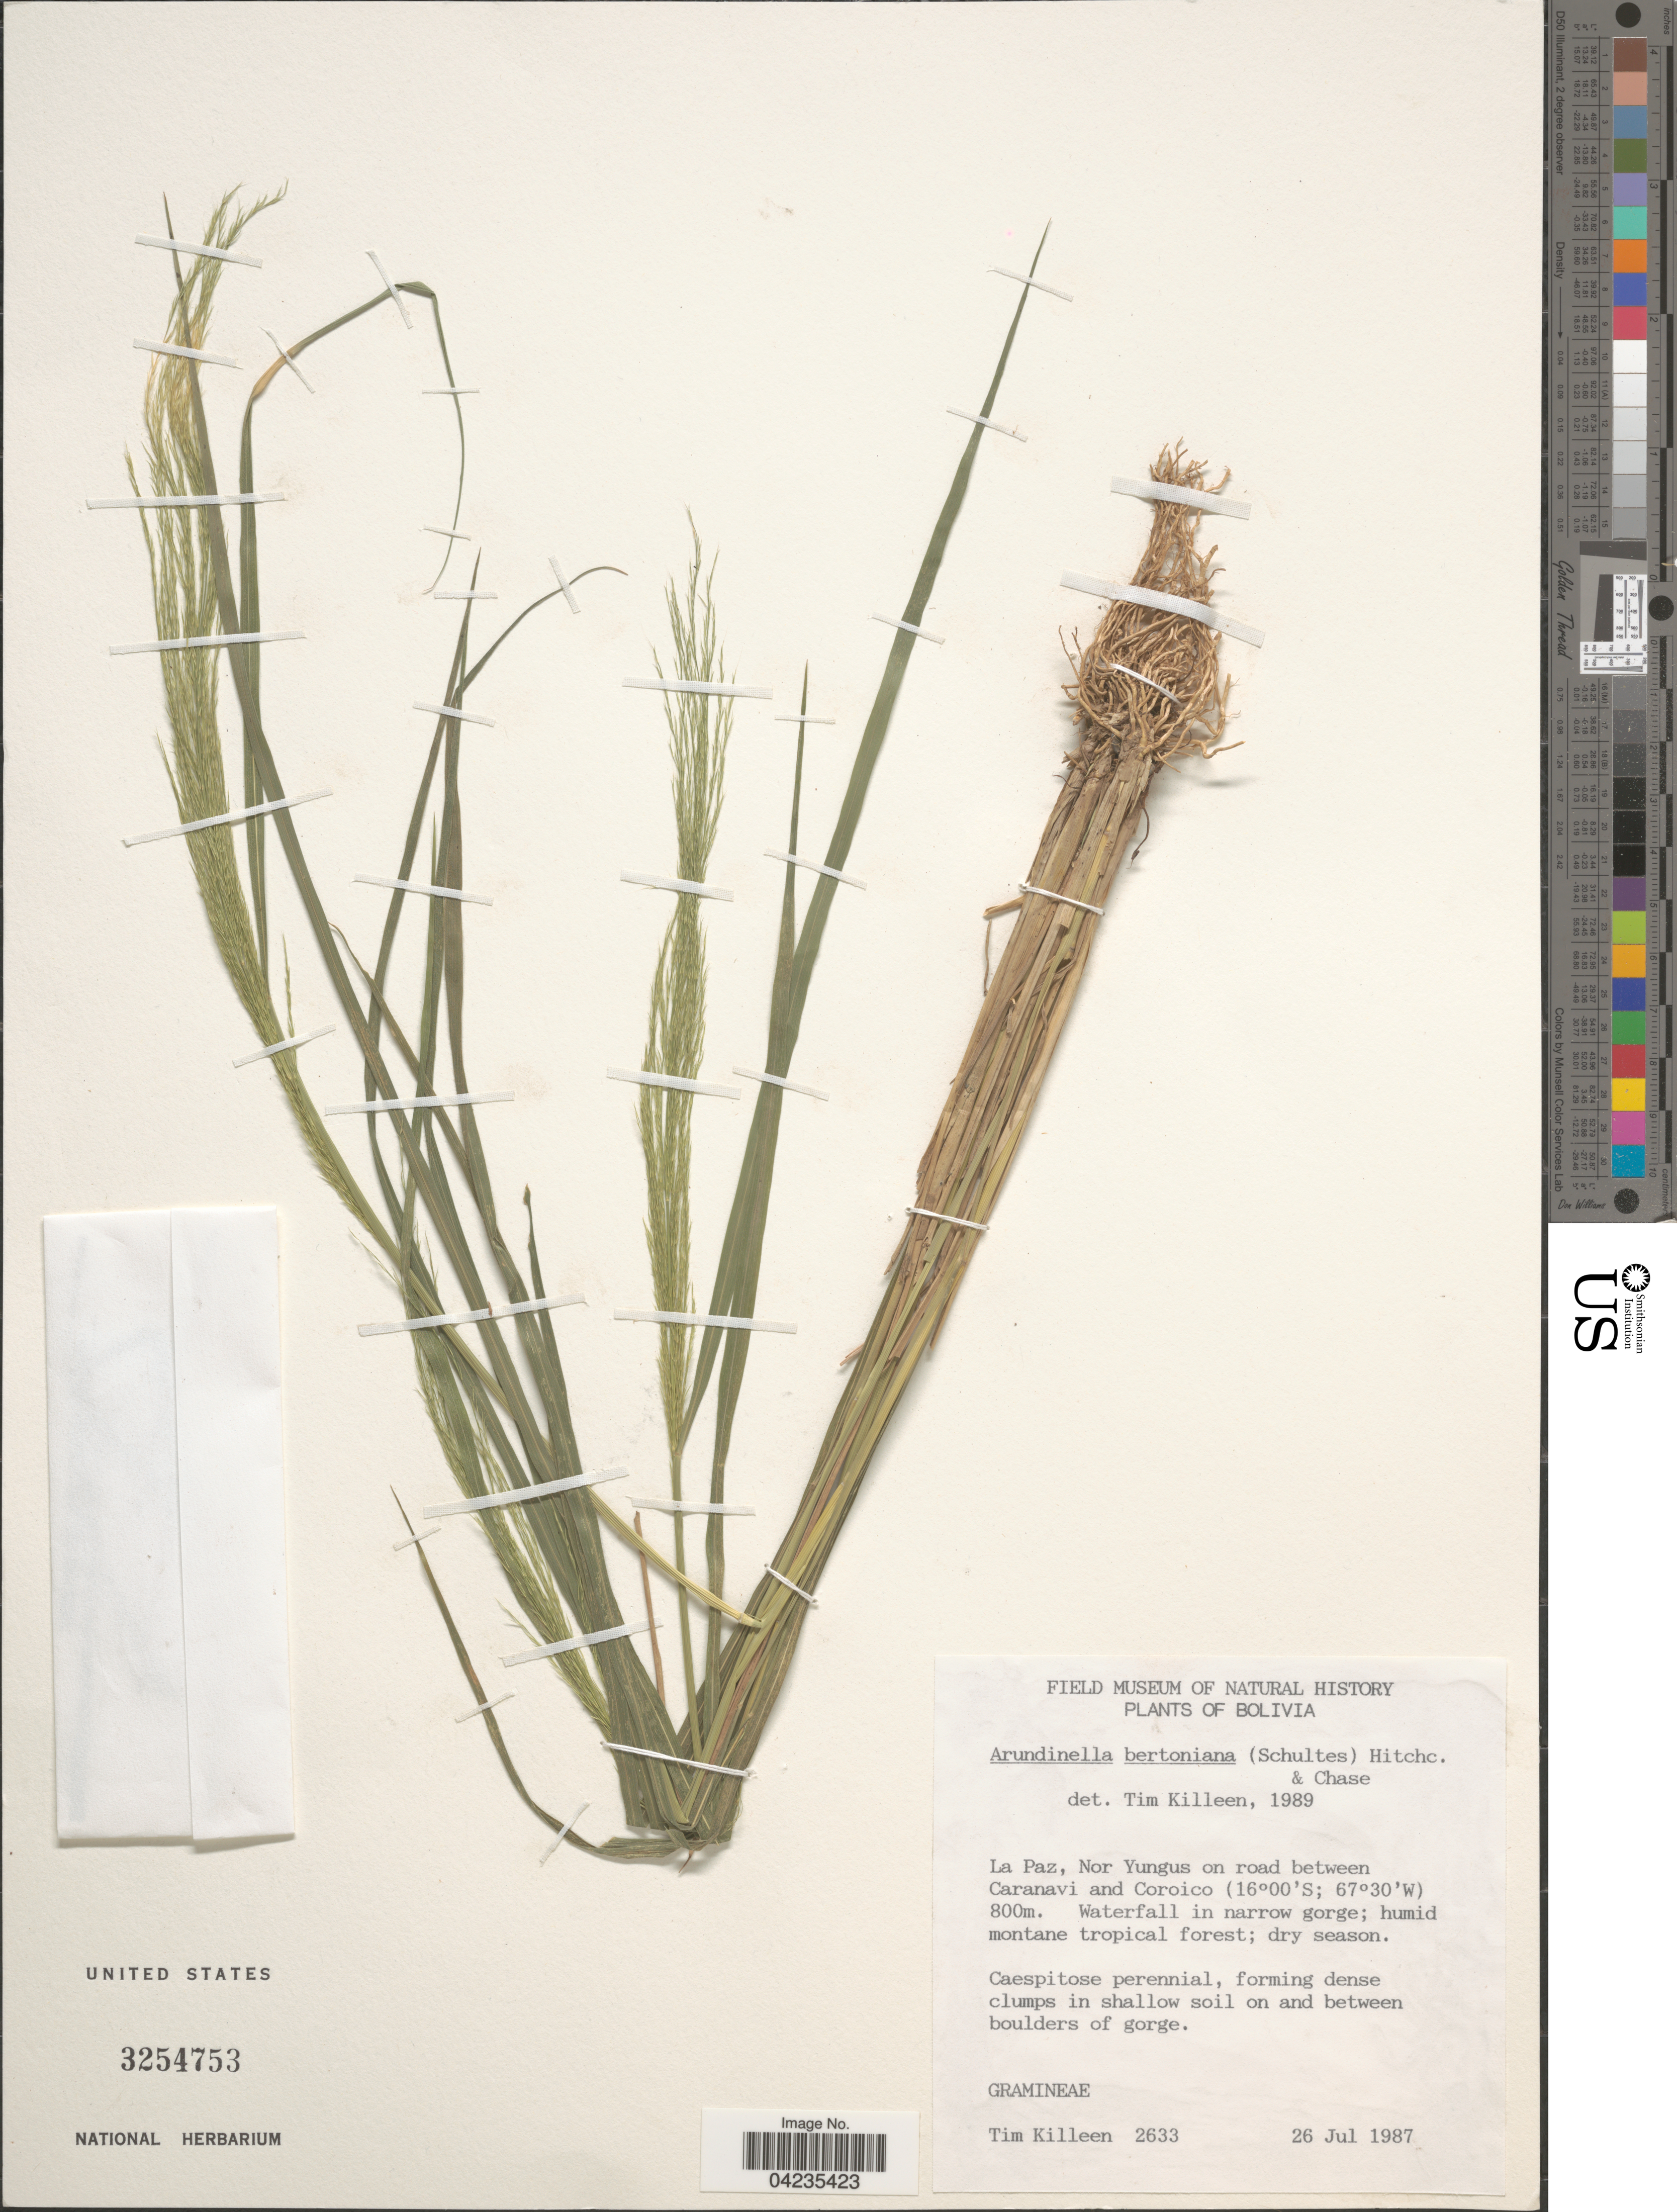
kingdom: Plantae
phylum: Tracheophyta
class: Liliopsida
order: Poales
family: Poaceae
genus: Arundinella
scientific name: Arundinella berteroniana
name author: (Schult.) Hitchc. & Chase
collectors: T. J. Killeen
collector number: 2633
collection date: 1987-07-26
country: Bolivia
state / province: La Paz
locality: Nor Yungas on road between Caranavi and Coroico.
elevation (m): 800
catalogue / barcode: US 3254753